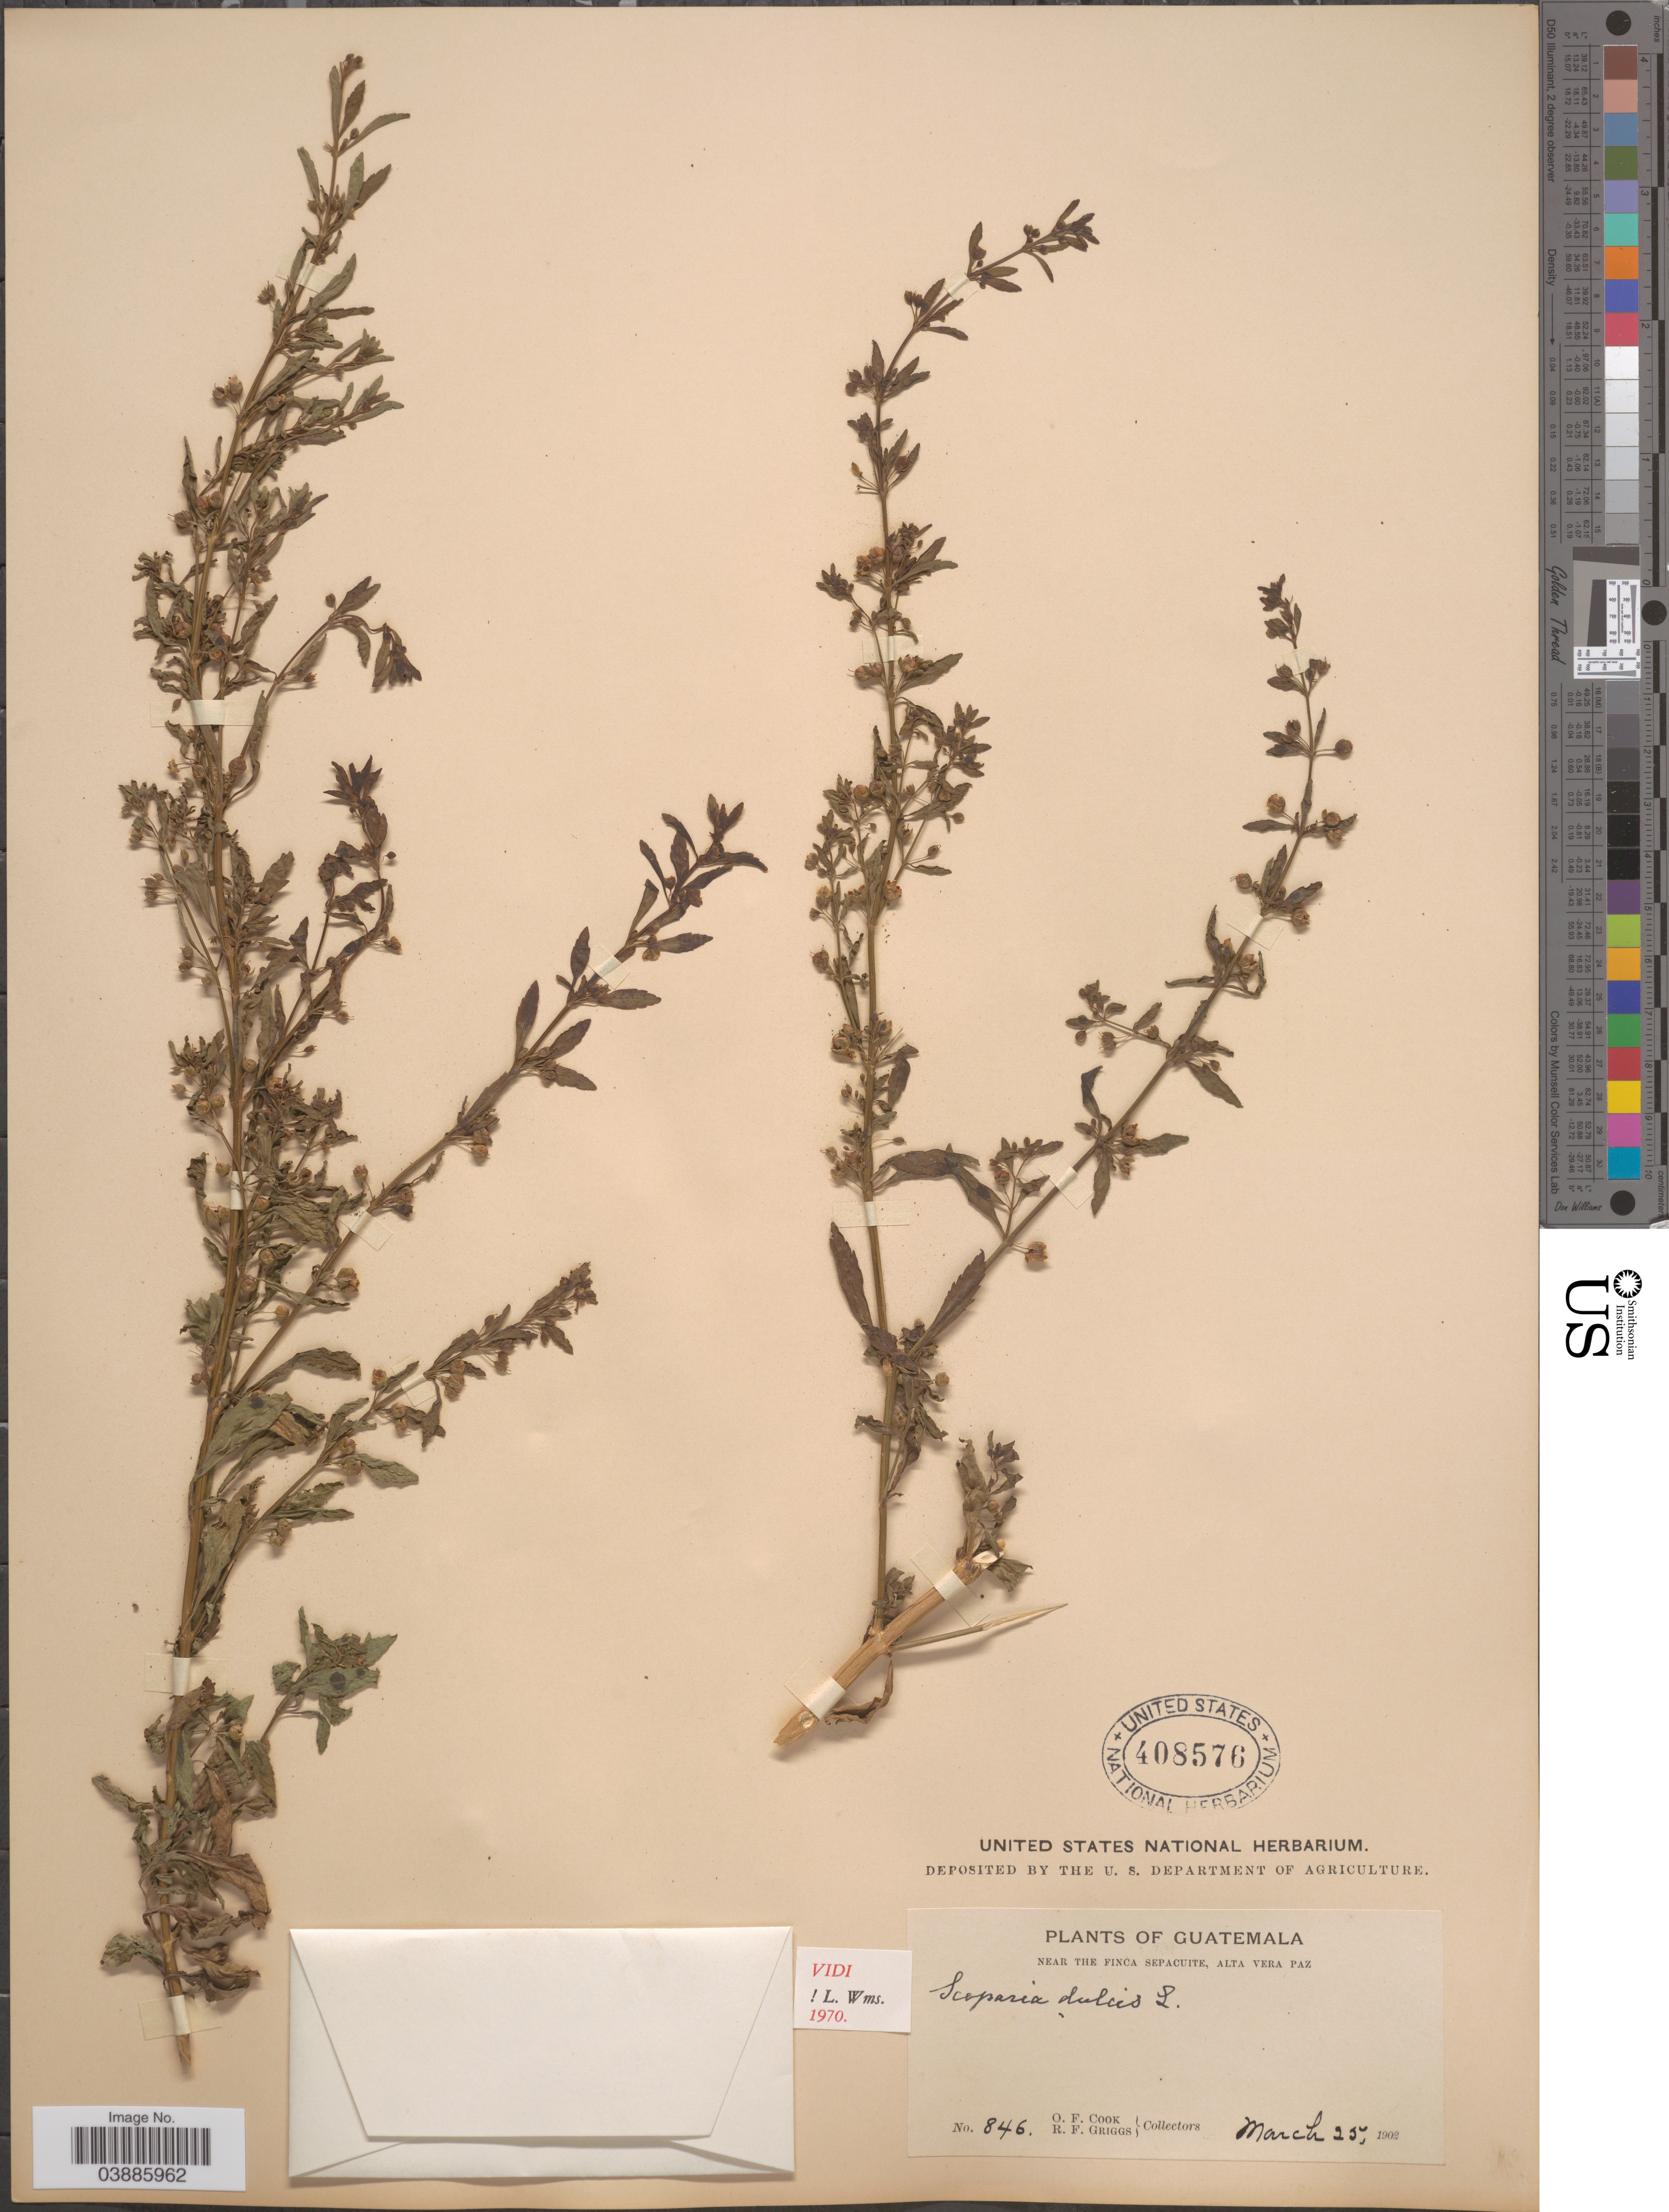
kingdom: Plantae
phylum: Tracheophyta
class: Magnoliopsida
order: Lamiales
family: Plantaginaceae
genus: Scoparia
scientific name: Scoparia dulcis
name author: L.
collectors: O. F. Cook & R. F. Griggs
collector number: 846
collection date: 1902-03-25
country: Guatemala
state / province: Alta Verapaz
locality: Near the Finca Sepacuite.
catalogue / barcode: US 408576